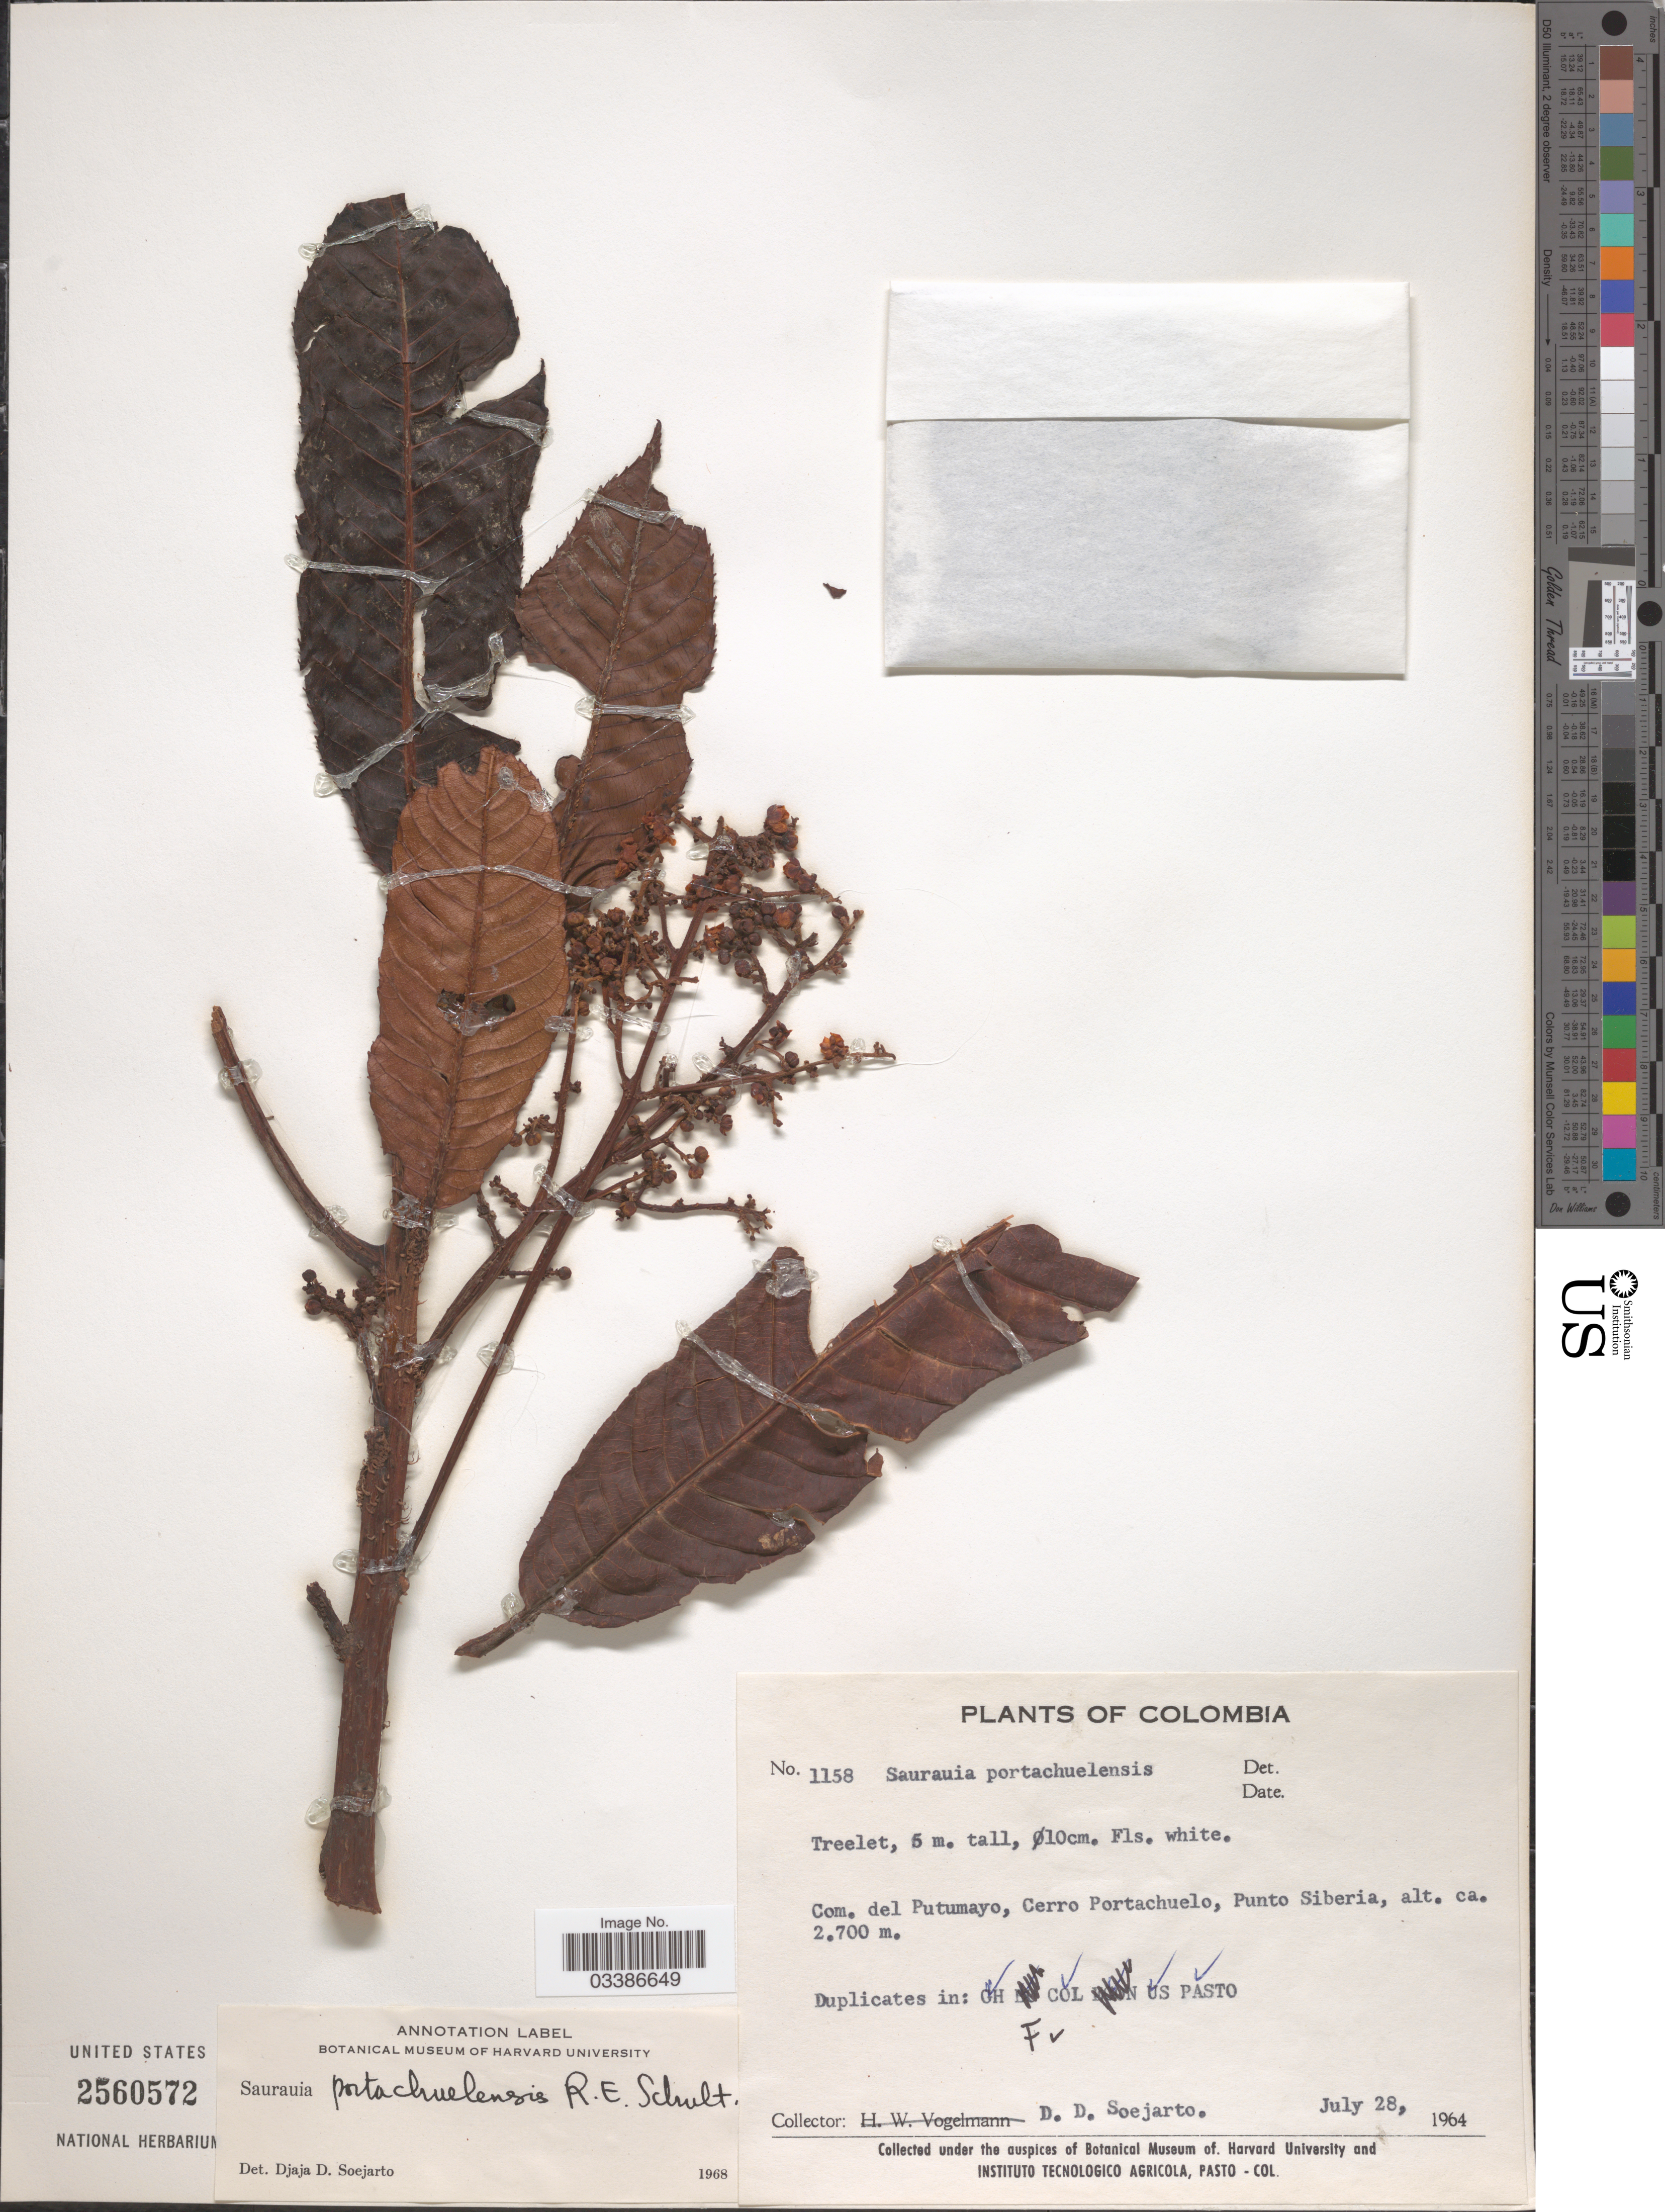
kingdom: Plantae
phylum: Tracheophyta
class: Magnoliopsida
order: Ericales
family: Actinidiaceae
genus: Saurauia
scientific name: Saurauia portachuelensis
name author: R.E. Schult.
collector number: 1158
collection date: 1964-07-28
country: Colombia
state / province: Putumayo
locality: Com. del Putumayo, Cerro Portachuelo, Punto Siberia.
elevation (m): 2700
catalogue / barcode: US 2560572